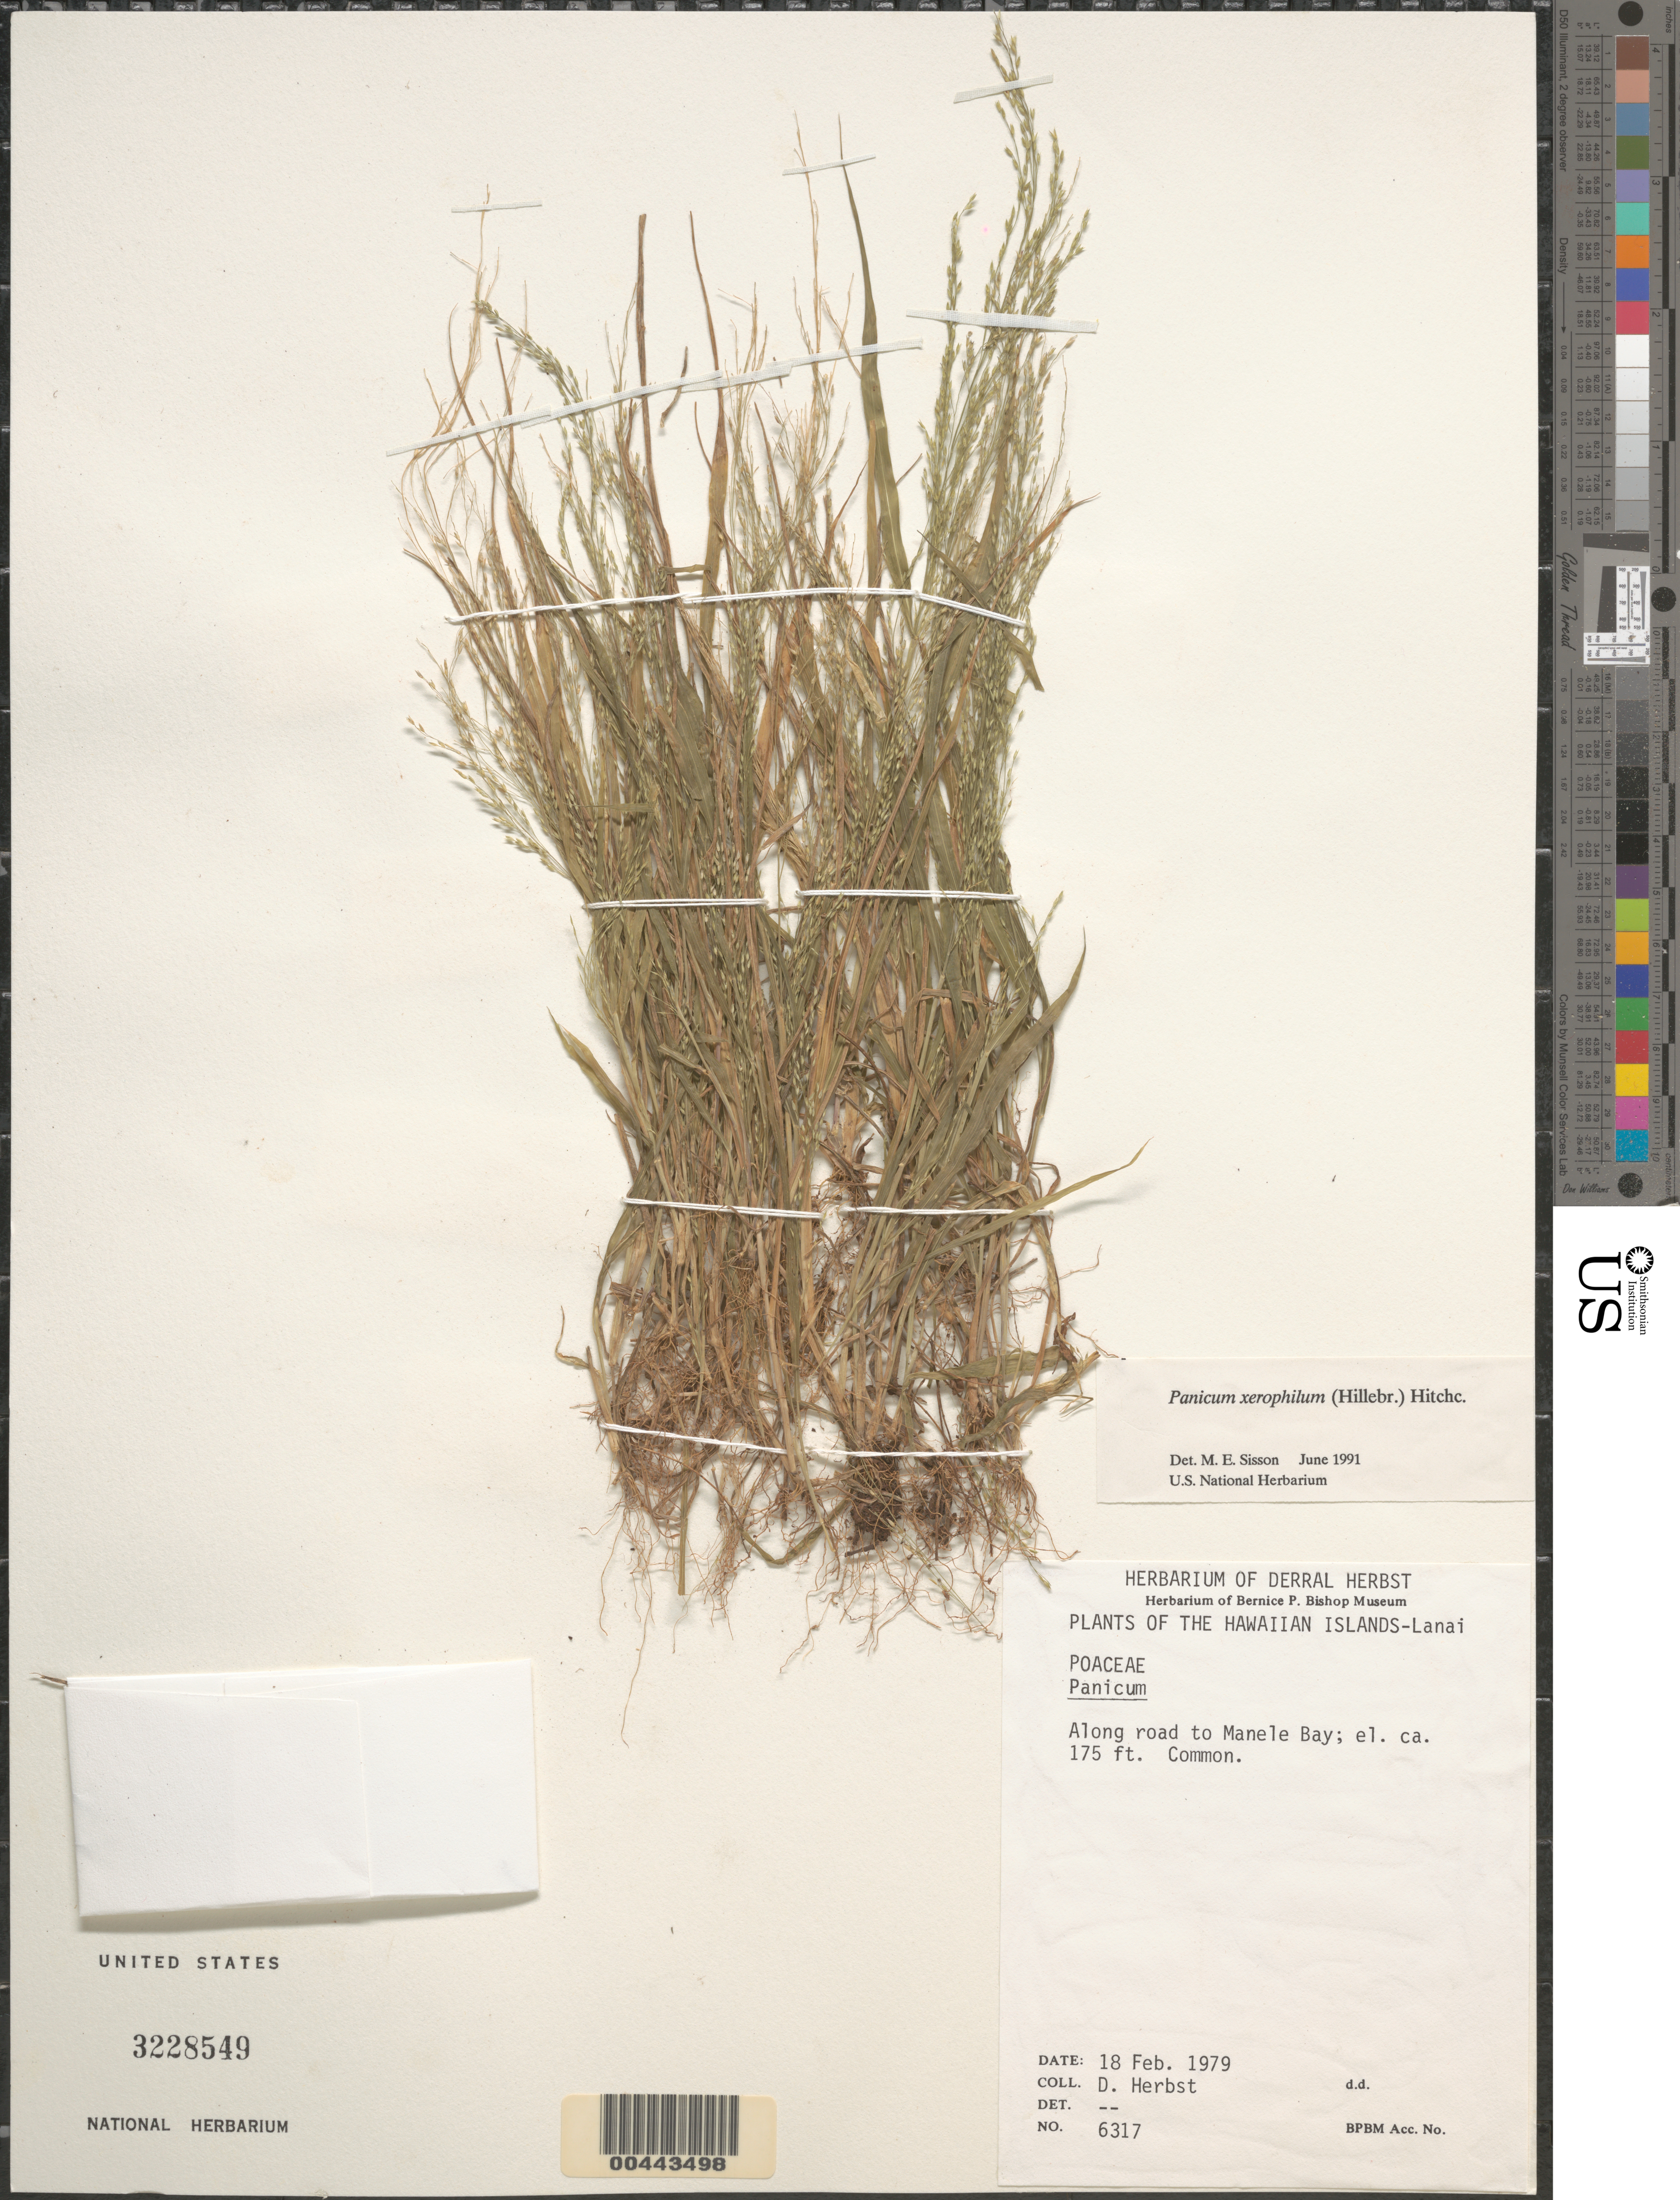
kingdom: Plantae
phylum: Tracheophyta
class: Liliopsida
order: Poales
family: Poaceae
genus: Panicum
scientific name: Panicum xerophilum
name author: (Hillebr.) Hitchc.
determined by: Sisson, M. E.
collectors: D. R. Herbst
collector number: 6317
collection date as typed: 18 Feb 1979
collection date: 1979-02-18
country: United States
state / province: Hawaii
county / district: Maui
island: Lana'i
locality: Along road to Manele Bay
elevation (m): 53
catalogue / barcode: US 3228549